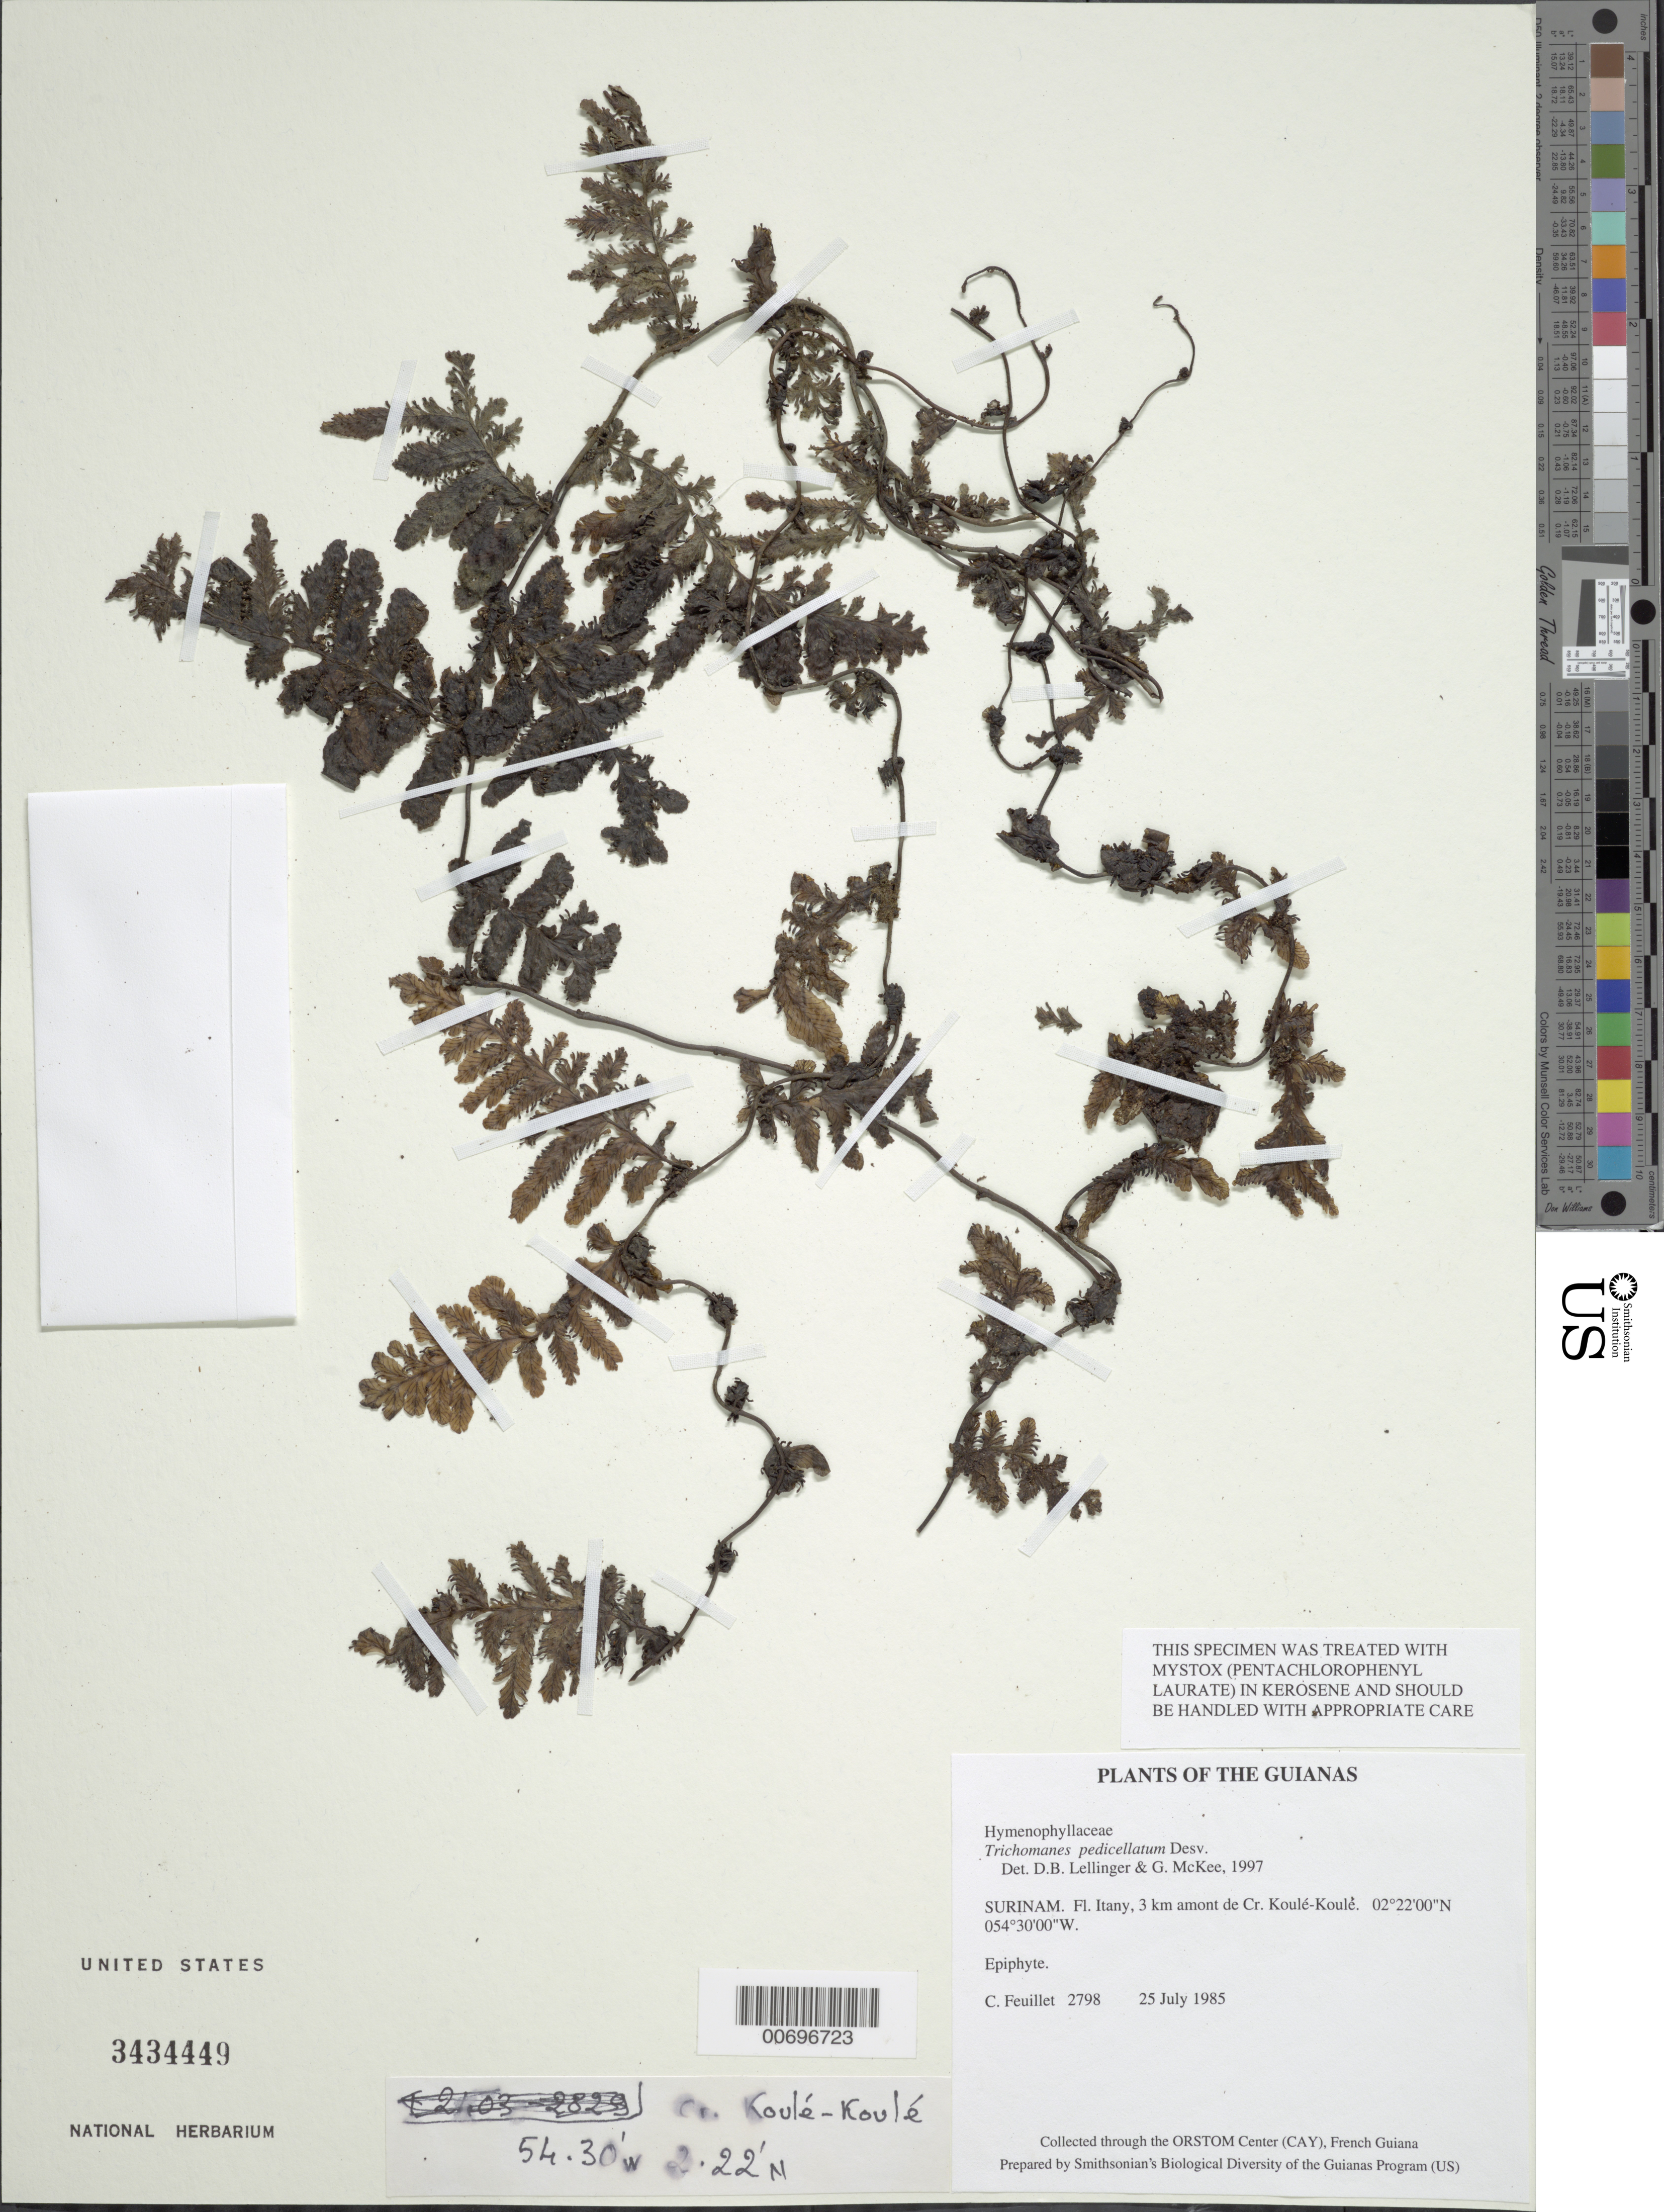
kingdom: Plantae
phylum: Tracheophyta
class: Polypodiopsida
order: Hymenophyllales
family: Hymenophyllaceae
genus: Trichomanes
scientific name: Trichomanes pedicellatum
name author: Desv.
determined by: Lellinger, D. B.; McKee, G. S.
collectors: C. Feuillet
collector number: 2798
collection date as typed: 25 Jul 1985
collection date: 1985-07-25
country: Suriname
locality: Litani R., 3 km amont de Cr. Koulé-Koulé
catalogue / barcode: US 3434449